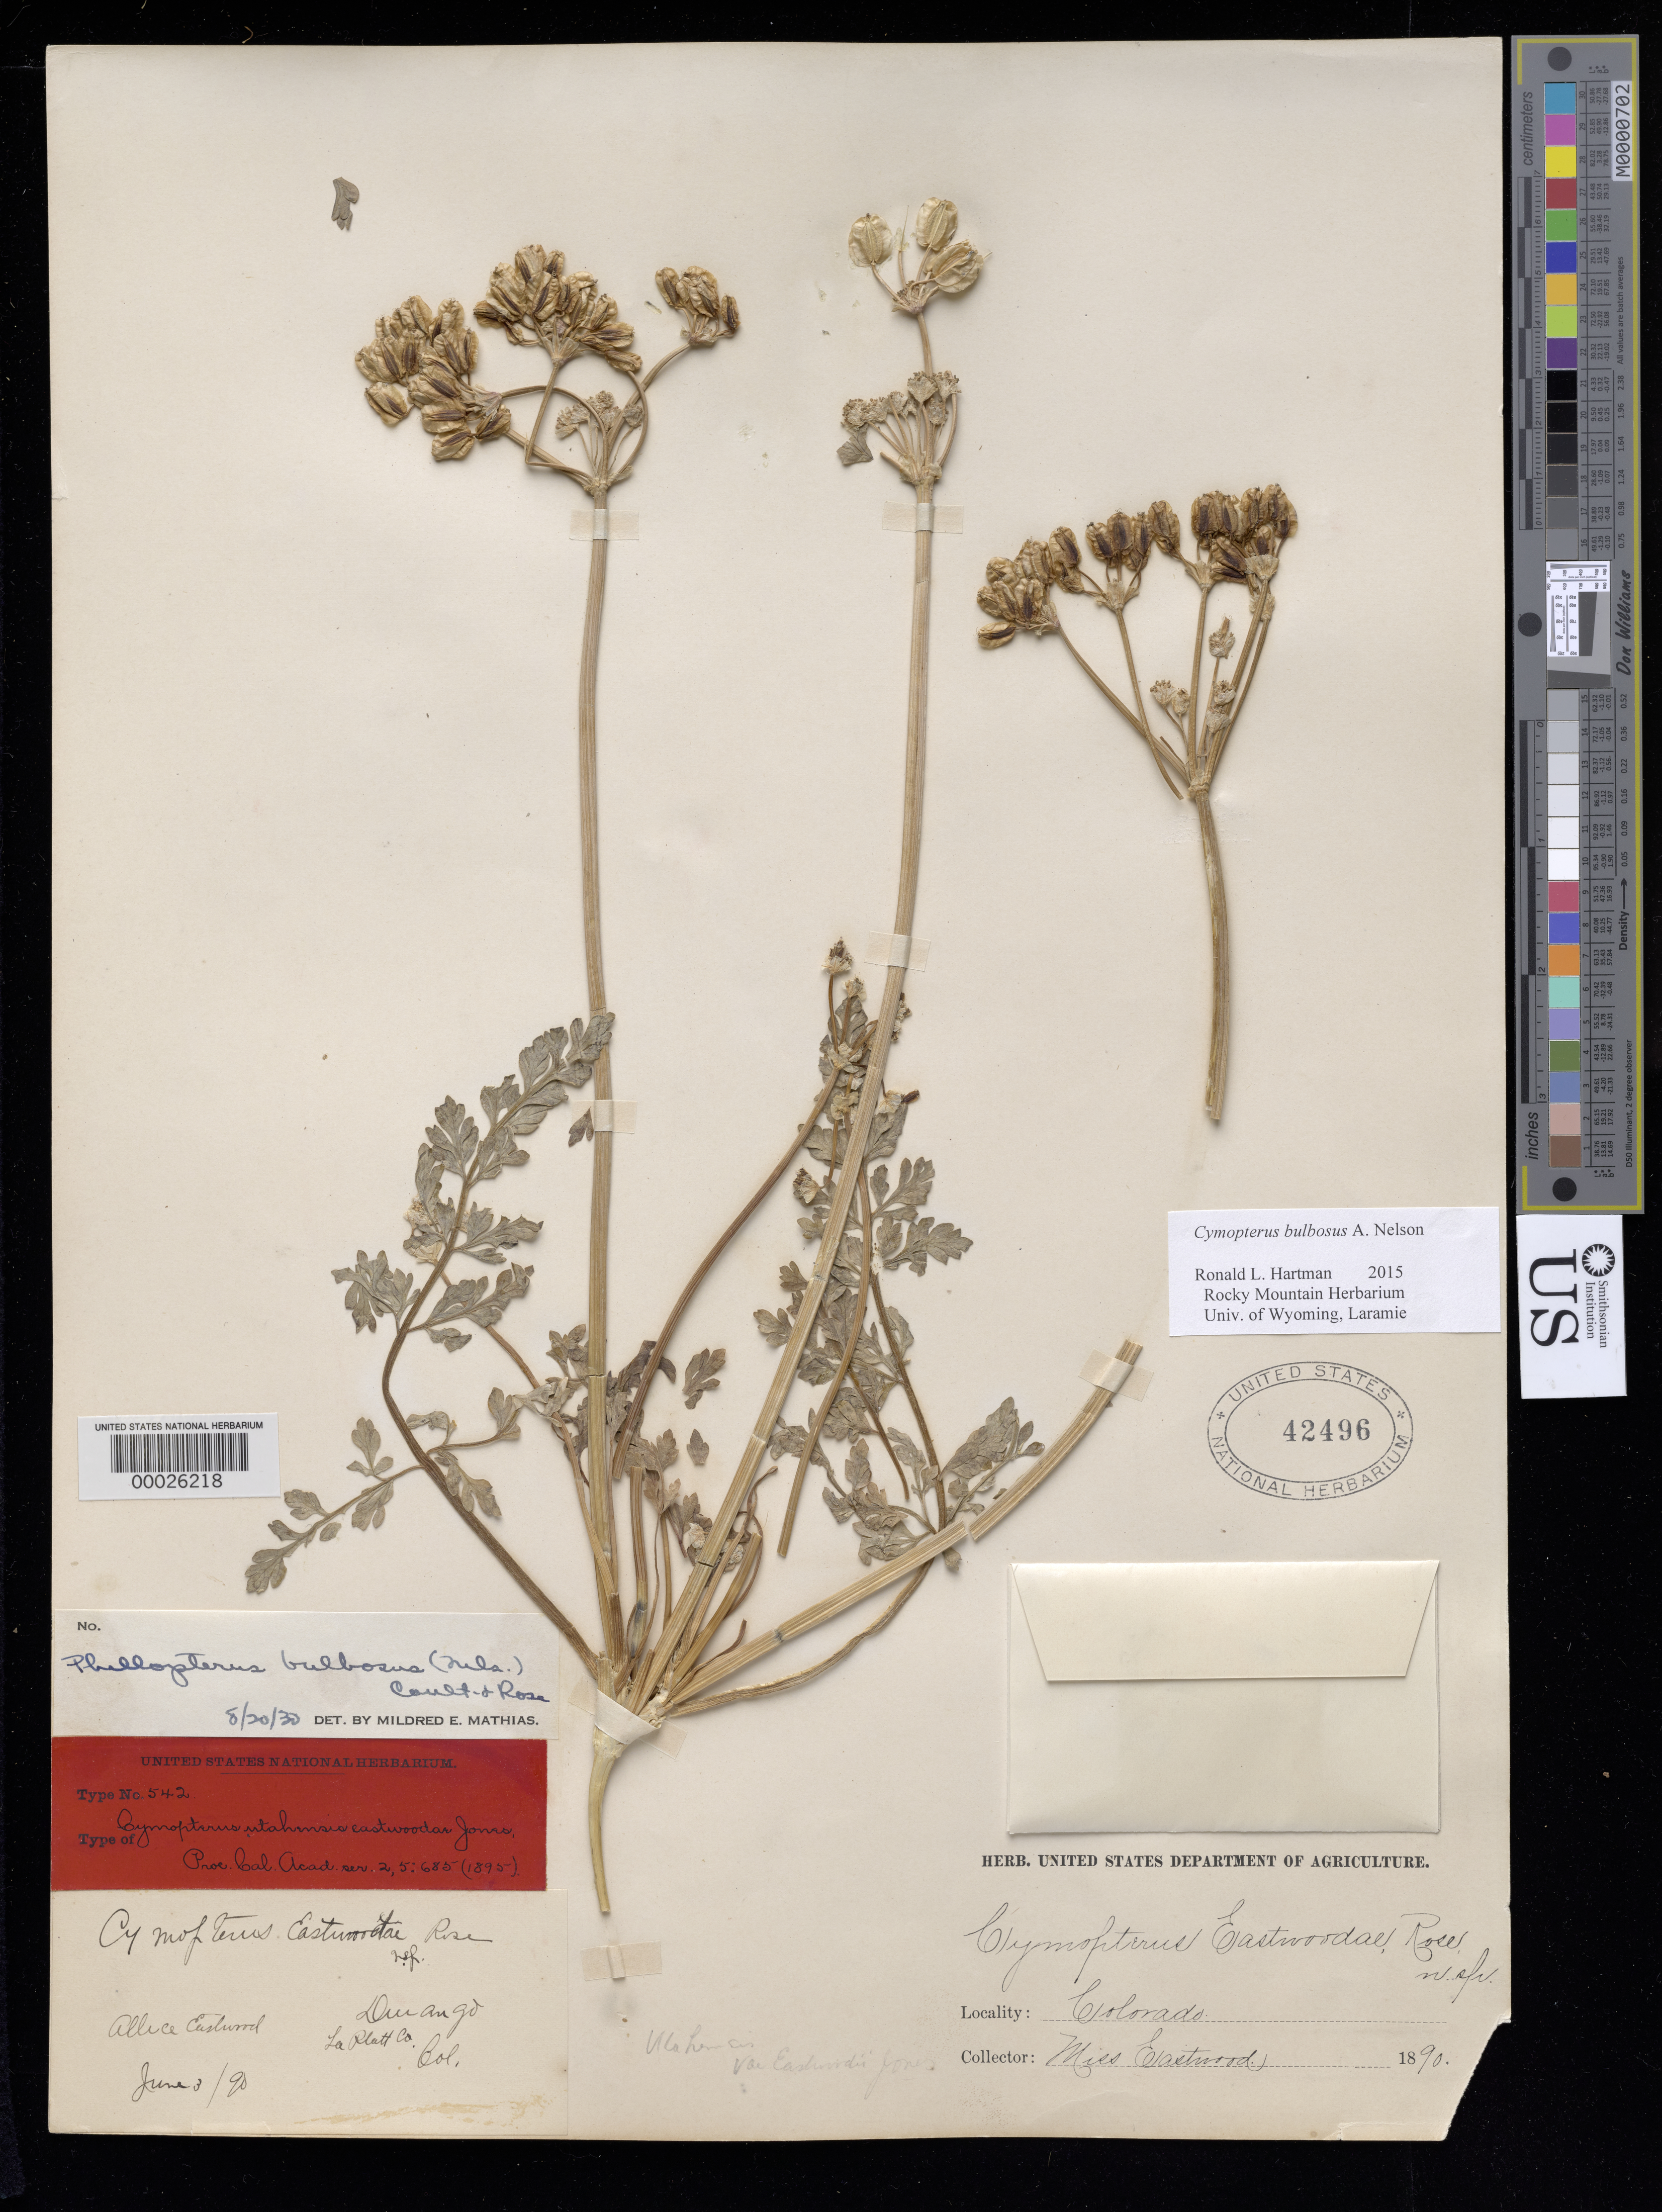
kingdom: Plantae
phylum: Tracheophyta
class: Magnoliopsida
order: Apiales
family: Apiaceae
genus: Cymopterus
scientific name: Cymopterus utahensis var. eastwoodiae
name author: M.E. Jones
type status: Type Collection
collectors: A. Eastwood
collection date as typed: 03 Jun 1890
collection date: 1890-06-03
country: United States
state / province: Colorado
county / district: La Plata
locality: Durango.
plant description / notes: Originally annotated as Cymopterus Eastwoodae Rose, n. sp. [ined. name, never published]; Type status unclear. US specimen recorded at US as "holotype" (and Coulter & Rose cite "type specimen in U.S. Nat. Herb." (1900, Contr. U.S. Natl. Herb. 7(1): 169) but intro to Jones's article (p. 611) states, "The types of the new species are in my herbarium unless otherwise stated". Jones refers indirectly to the US specimen but does not explicitly state it is the type: "The type of this variety is Miss Eastwood's specimen from Durango, Colorado, collected June 3, 1890.... Mr. Rose had studied this form and given it a name in the National Herbarium, but now considers it to belong to this species."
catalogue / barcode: US 42496